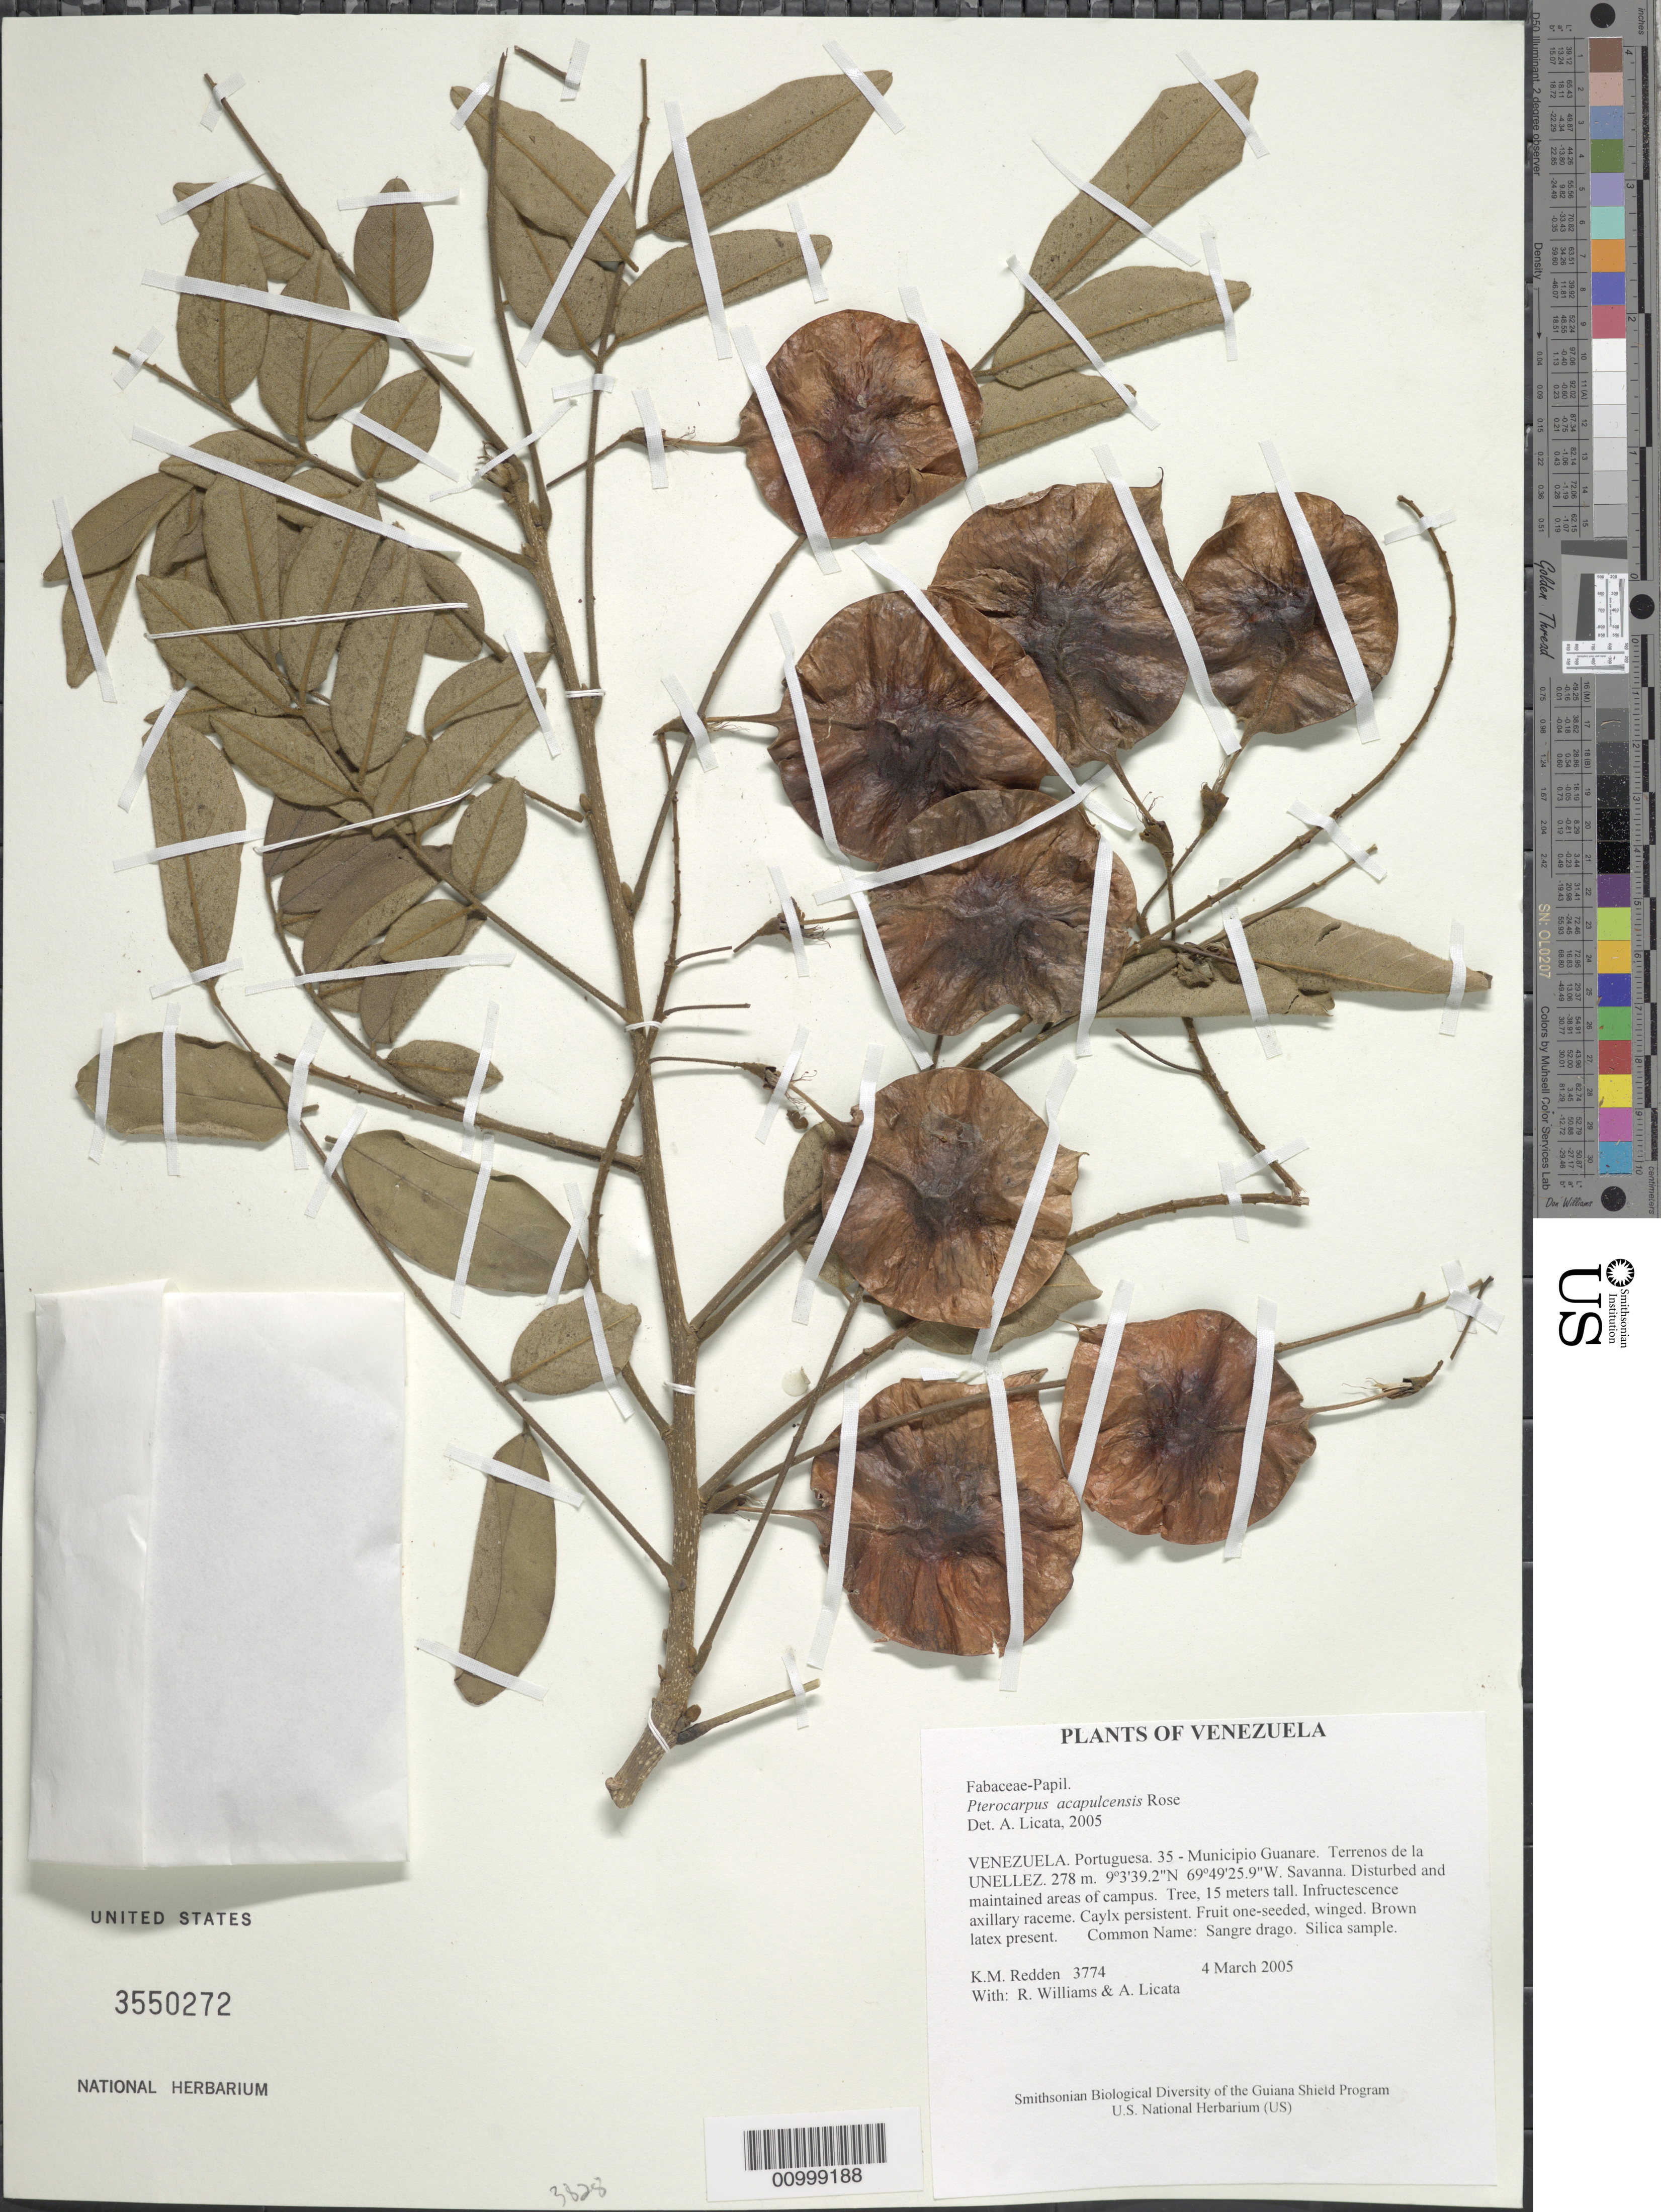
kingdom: Plantae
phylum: Tracheophyta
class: Magnoliopsida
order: Fabales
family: Fabaceae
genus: Pterocarpus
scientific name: Pterocarpus acapulcensis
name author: Rose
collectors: K. M. Redden, R. Williams & A. Licata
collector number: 3774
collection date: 2005-03-04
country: Venezuela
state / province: Portuguesa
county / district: Guanare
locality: Terrenos de la UNELLEZ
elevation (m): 278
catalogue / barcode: US 3550272